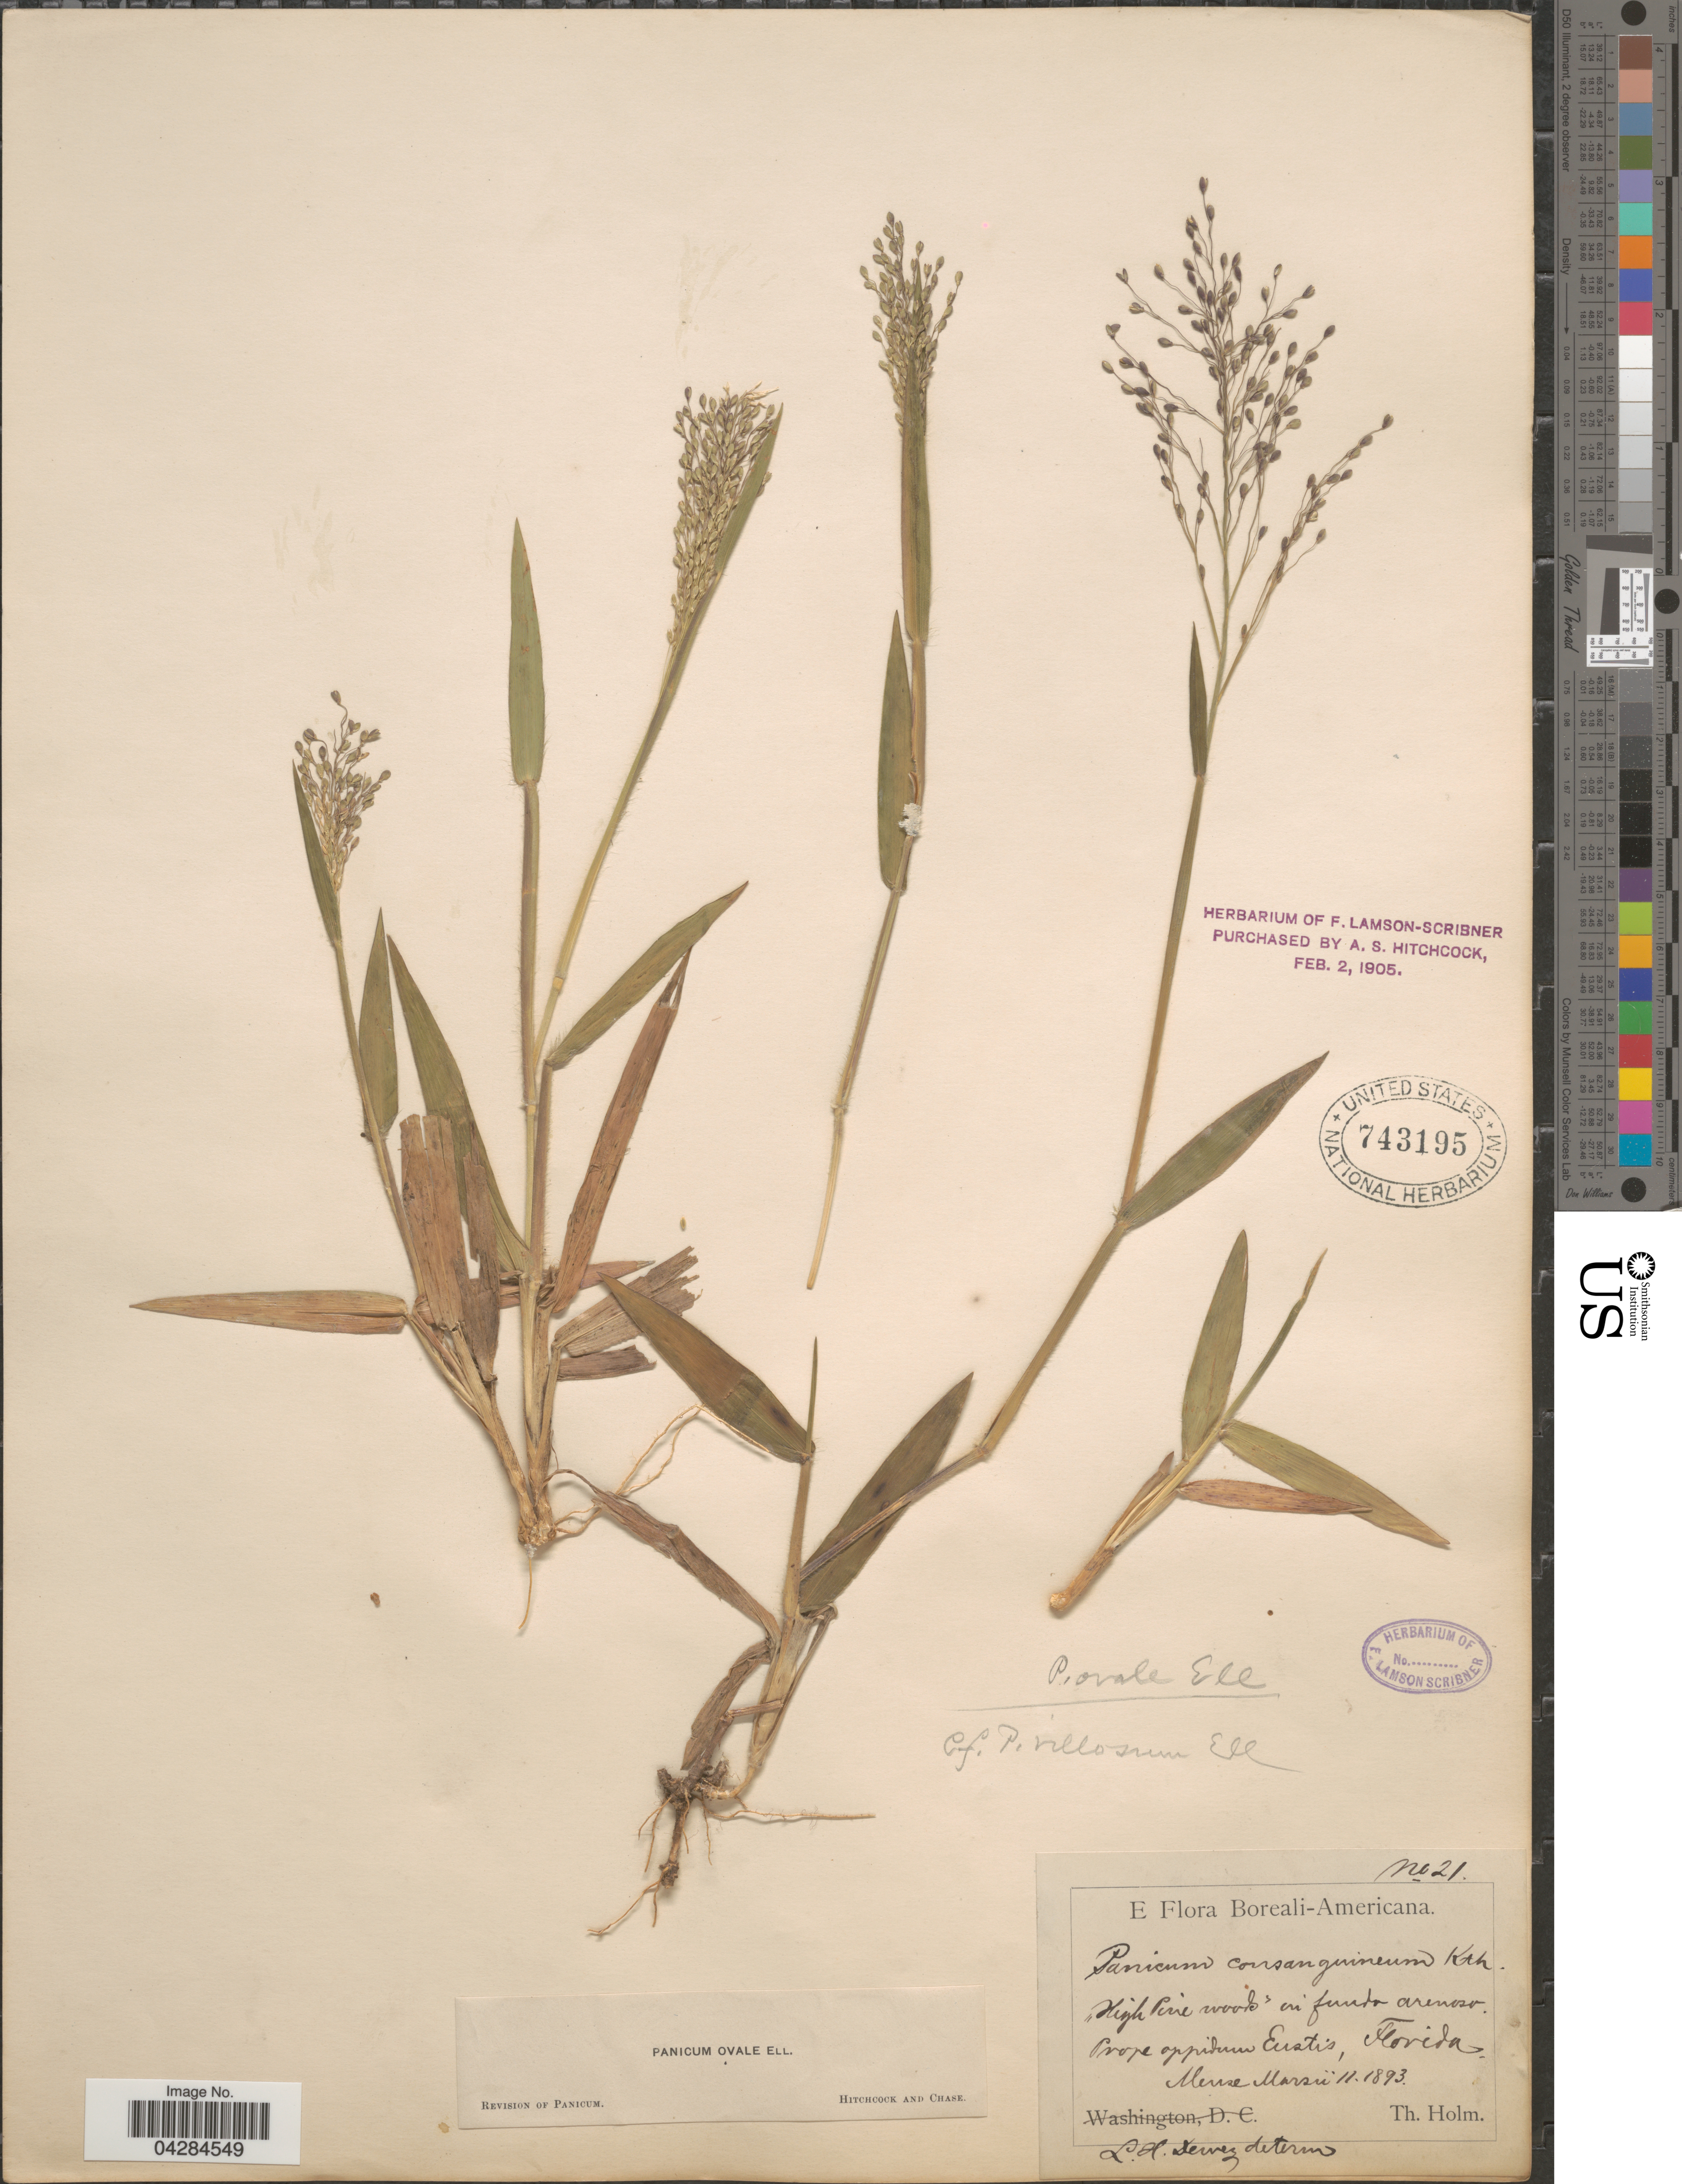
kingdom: Plantae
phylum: Tracheophyta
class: Liliopsida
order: Poales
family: Poaceae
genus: Dichanthelium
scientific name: Dichanthelium ovale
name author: (Elliott) Gould & C.A. Clark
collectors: T. Holm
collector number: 21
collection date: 1893-03-11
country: United States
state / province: Florida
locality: Prope oppidum Eustis.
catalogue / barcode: US 743195